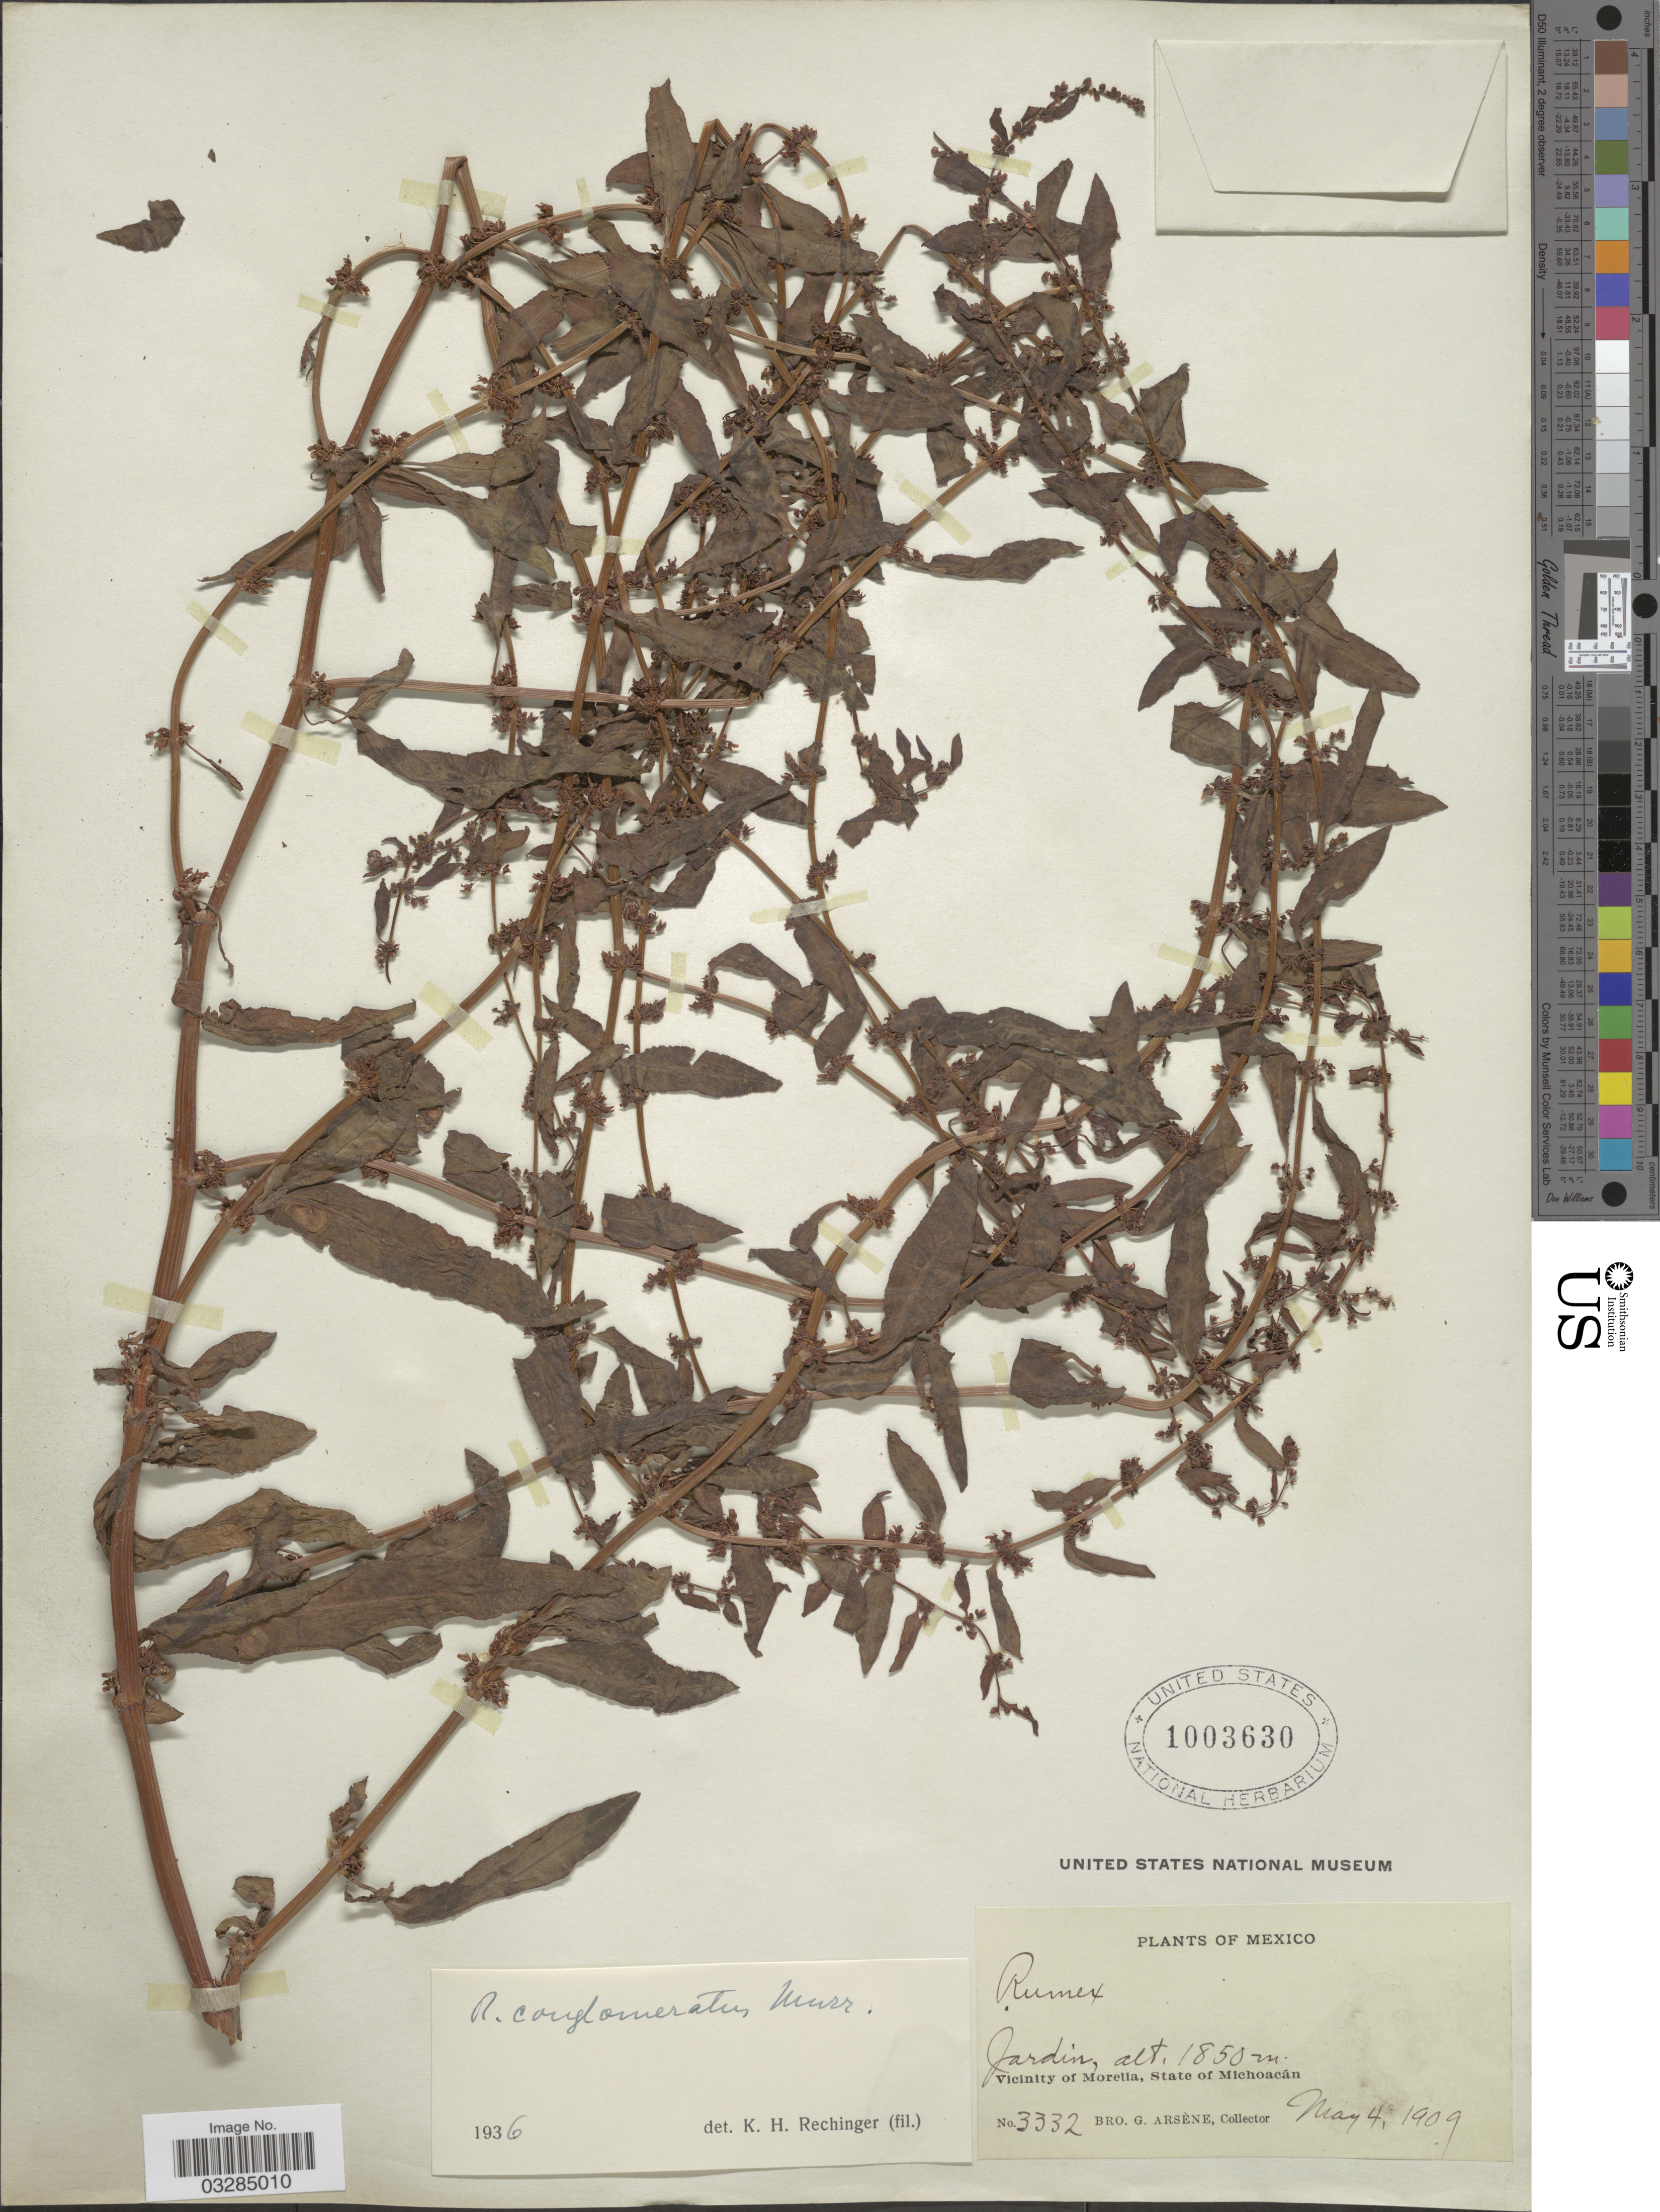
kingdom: Plantae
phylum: Tracheophyta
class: Magnoliopsida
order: Caryophyllales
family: Polygonaceae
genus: Rumex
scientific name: Rumex conglomeratus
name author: Murray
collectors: Bro. G. Arsène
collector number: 3332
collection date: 1909-05-04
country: Mexico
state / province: Michoacán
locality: Jardin. Vicinity of Morelia.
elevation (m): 1850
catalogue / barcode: US 1003630